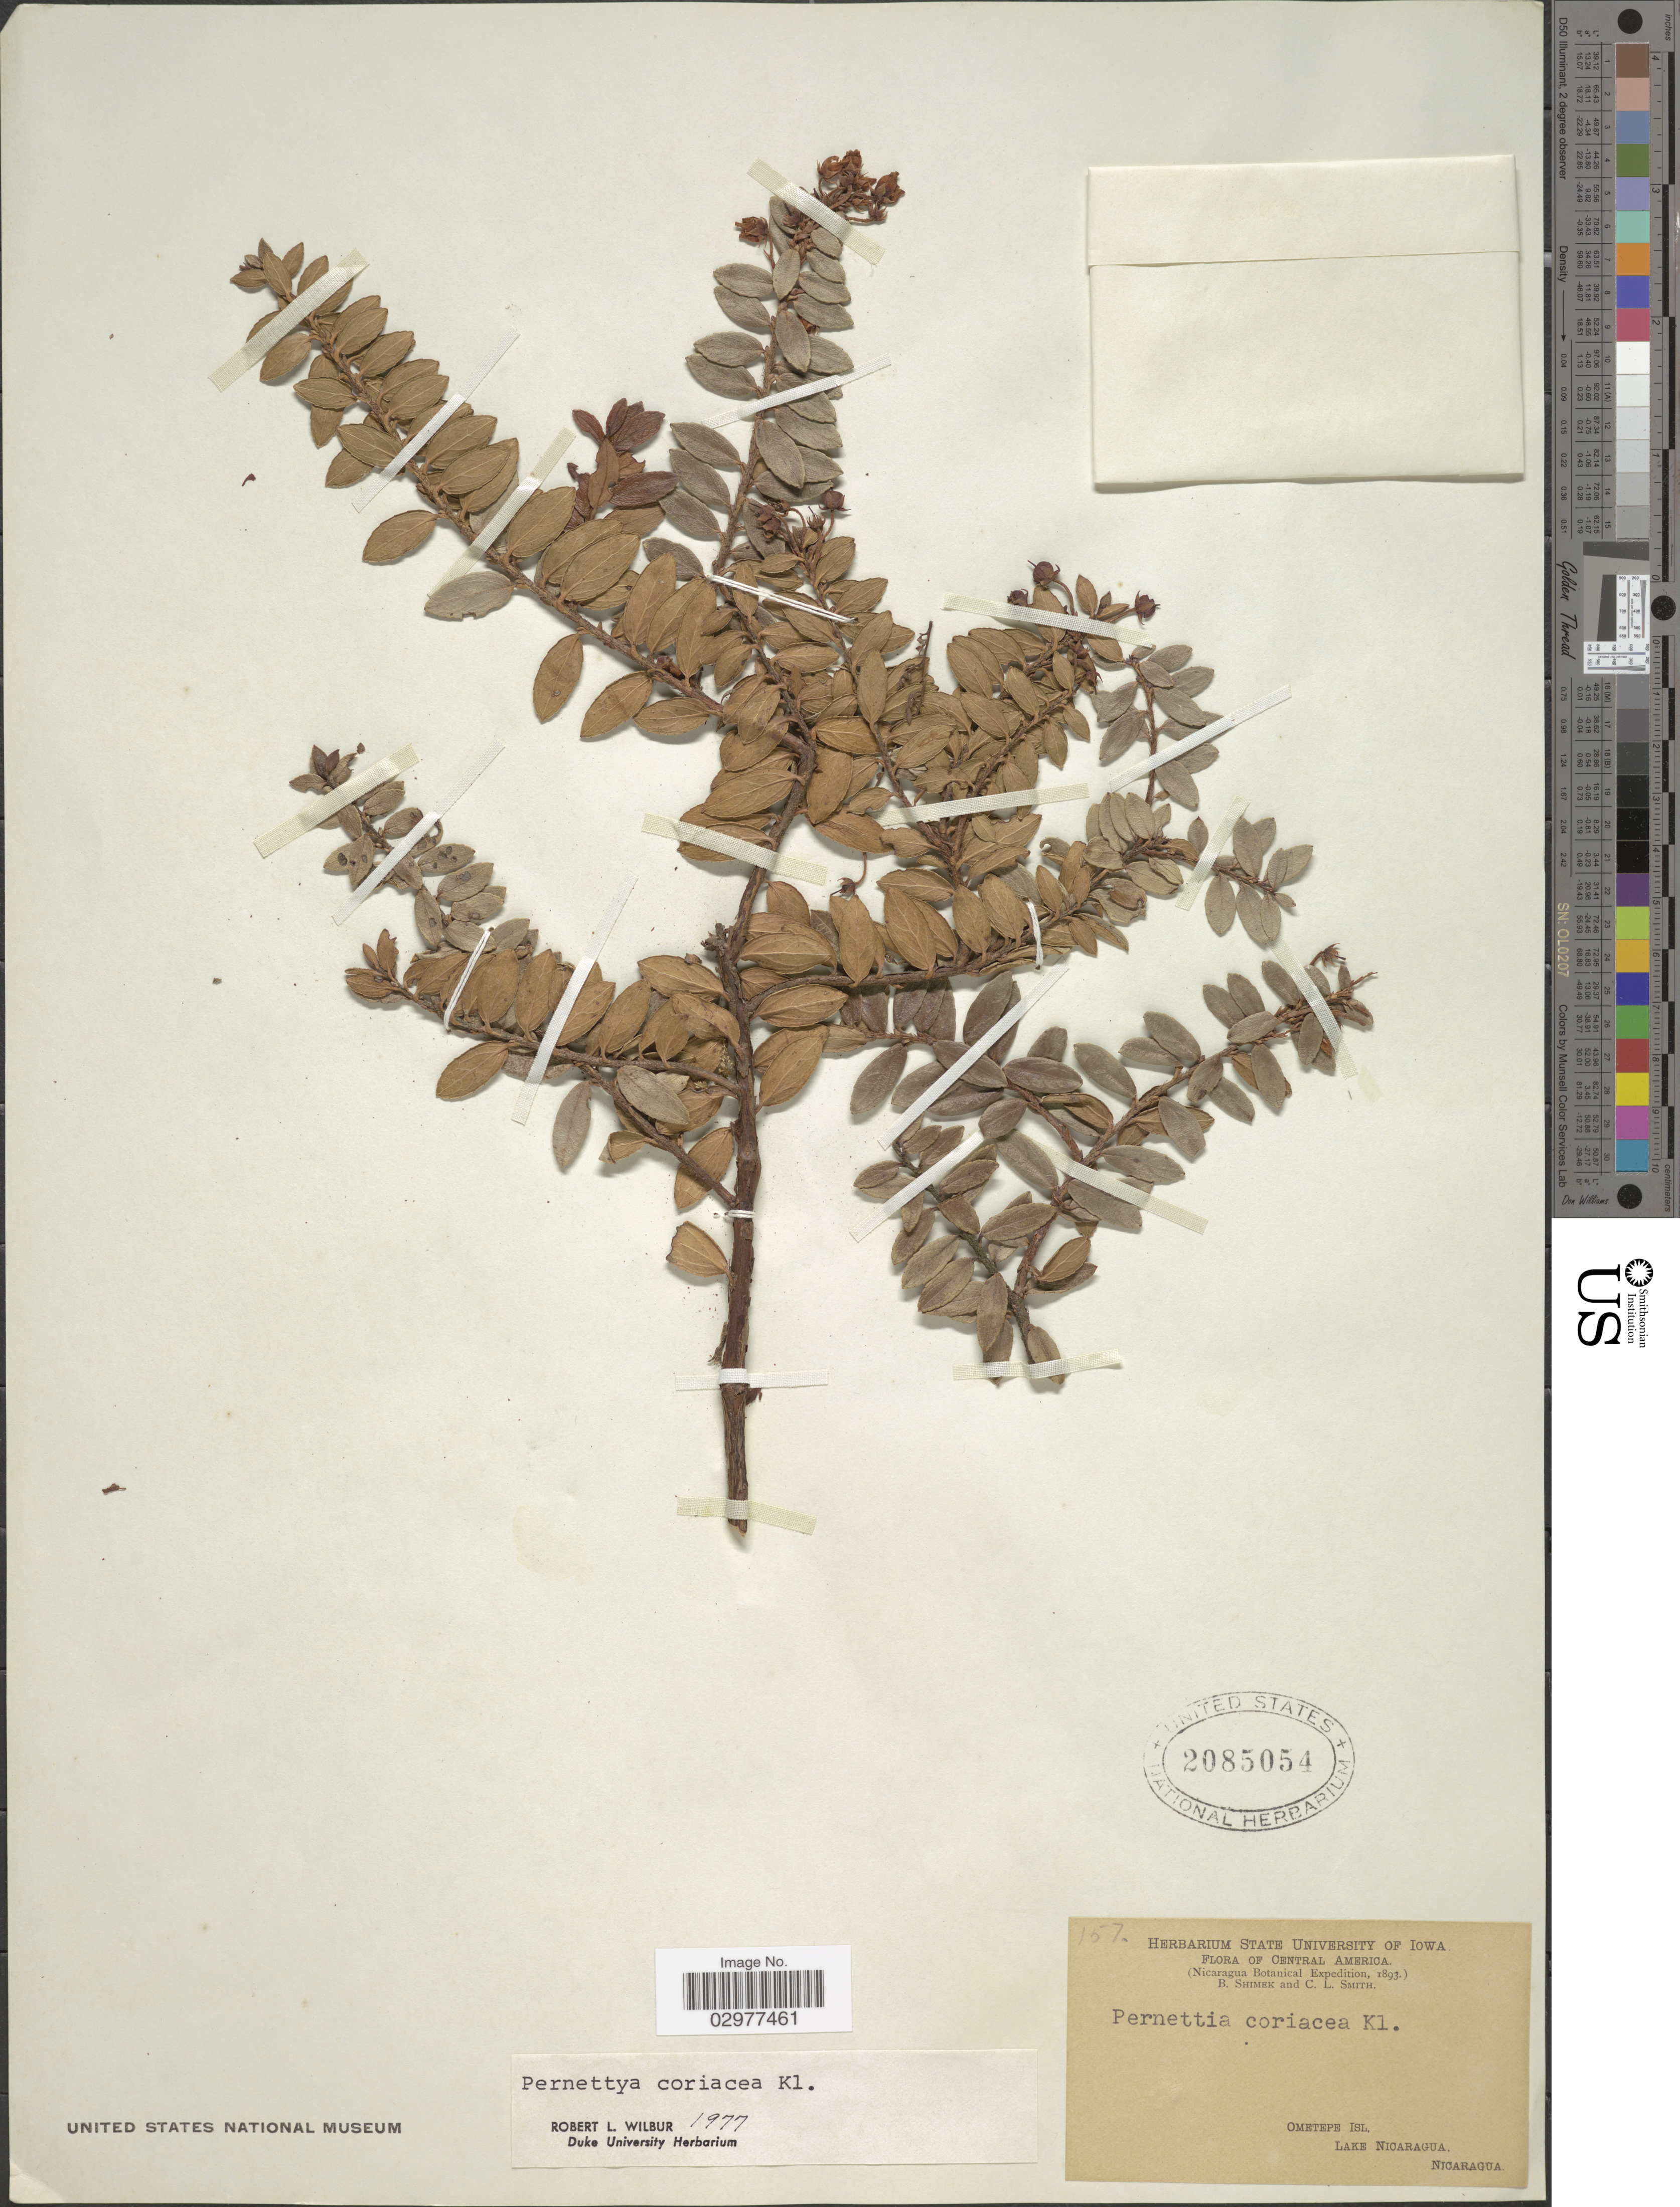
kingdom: Plantae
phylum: Tracheophyta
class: Magnoliopsida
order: Ericales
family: Ericaceae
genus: Pernettya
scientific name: Pernettya prostrata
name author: (Cav.) DC.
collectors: B. Shimek & C. L. Smith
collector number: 157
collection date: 1893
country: Nicaragua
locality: Ometepe Isl., Lake Nicaragua.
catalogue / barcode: US 2085054